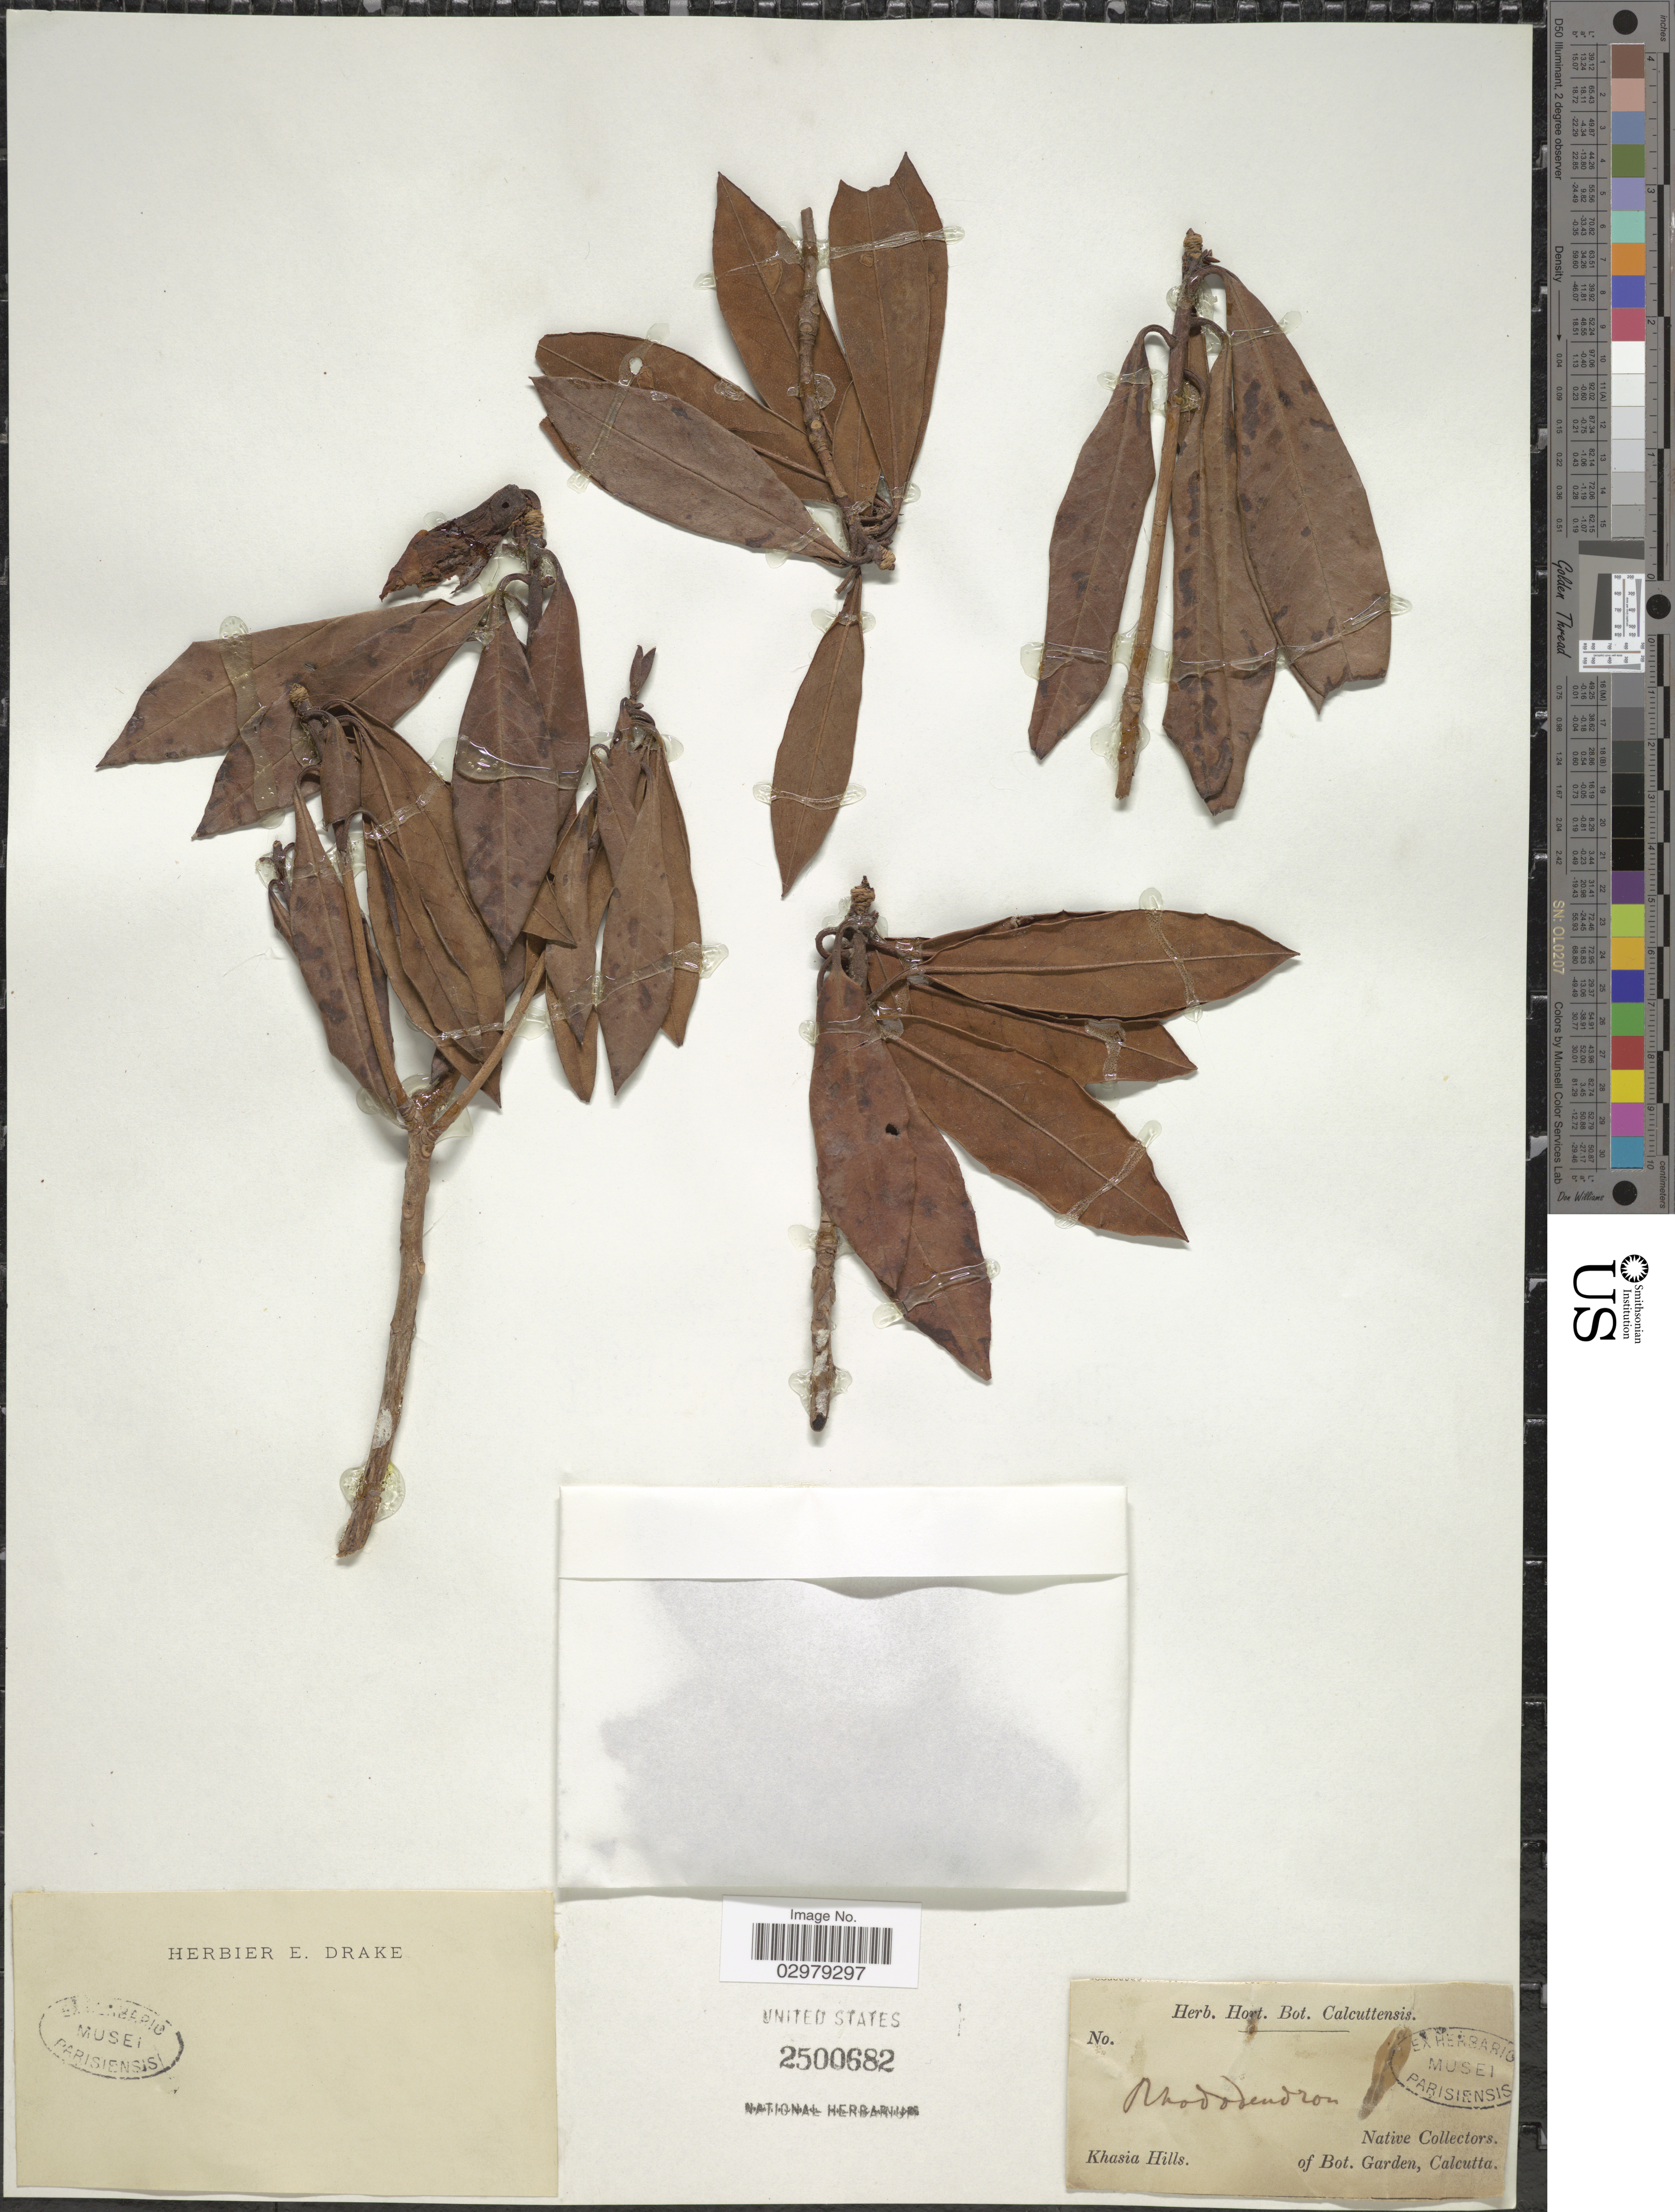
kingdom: Plantae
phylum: Tracheophyta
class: Magnoliopsida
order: Ericales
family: Ericaceae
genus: Rhododendron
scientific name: Rhododendron sp.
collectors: Native collectors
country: India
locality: Khasia Hills.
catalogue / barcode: US 2500682